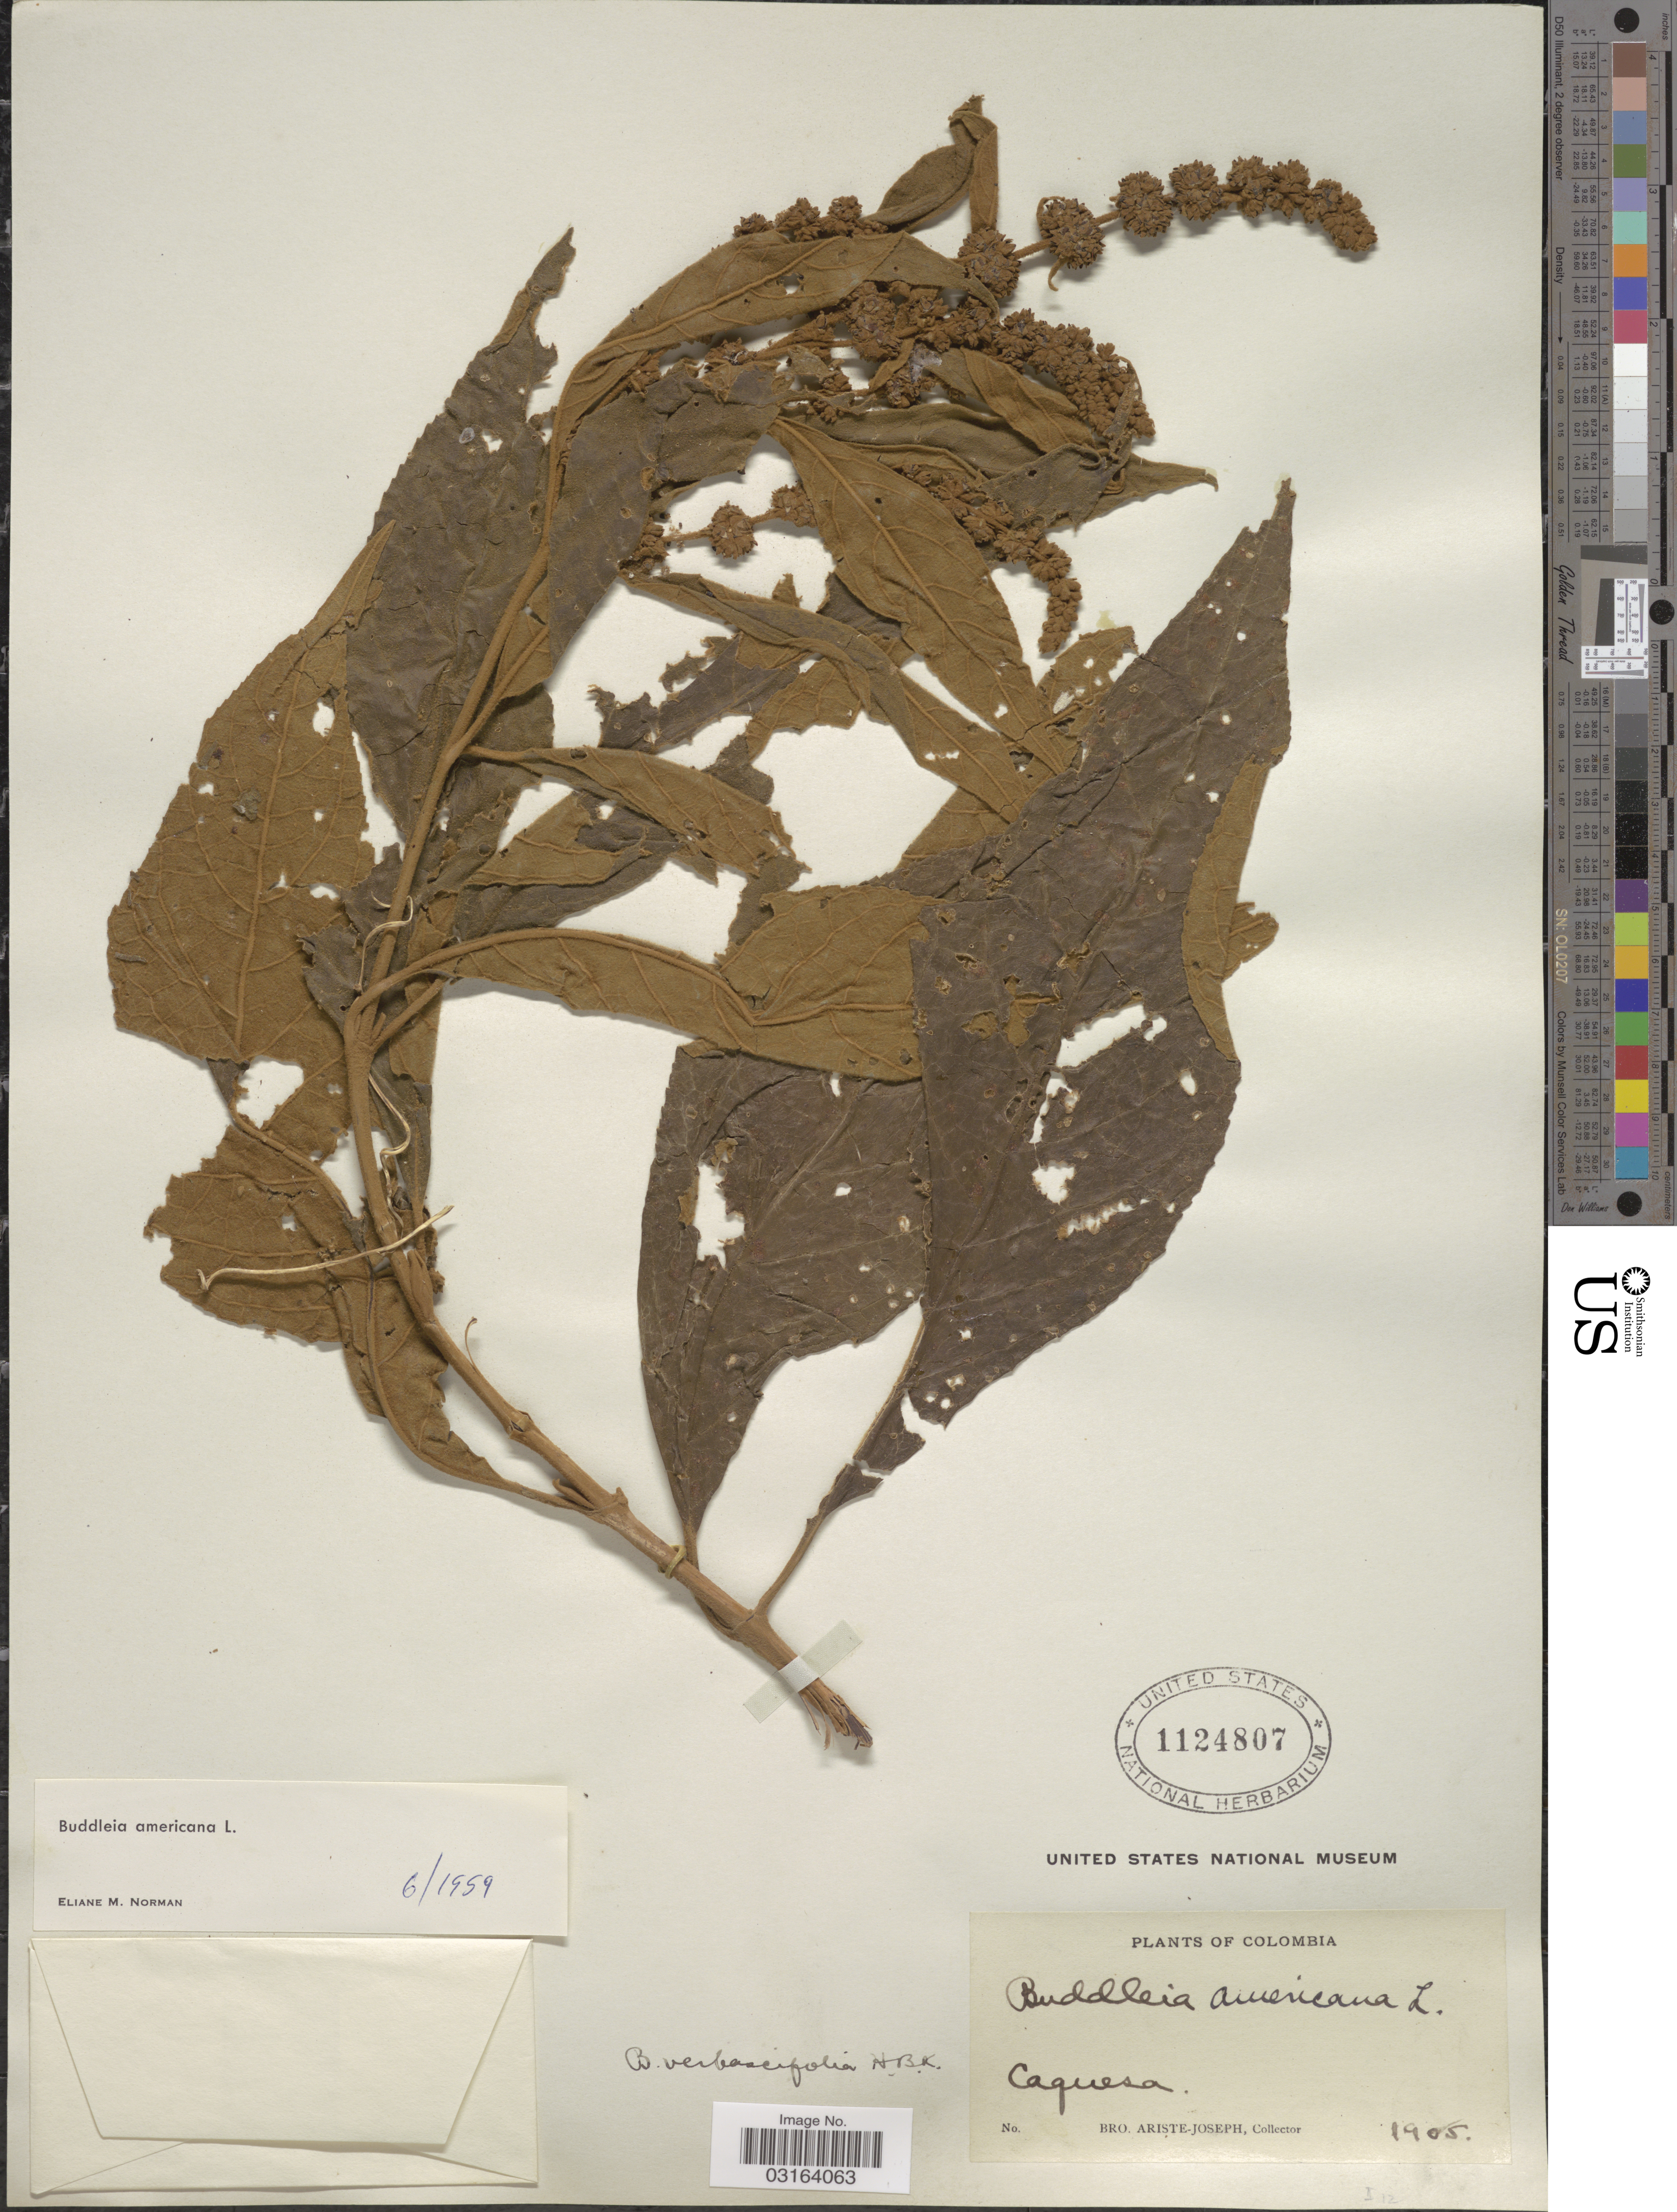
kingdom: Plantae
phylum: Tracheophyta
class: Magnoliopsida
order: Lamiales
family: Scrophulariaceae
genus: Buddleja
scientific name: Buddleja americana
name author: L.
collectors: Bro. Ariste-Joseph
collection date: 1905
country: Colombia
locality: Caquesa.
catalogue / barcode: US 1124807